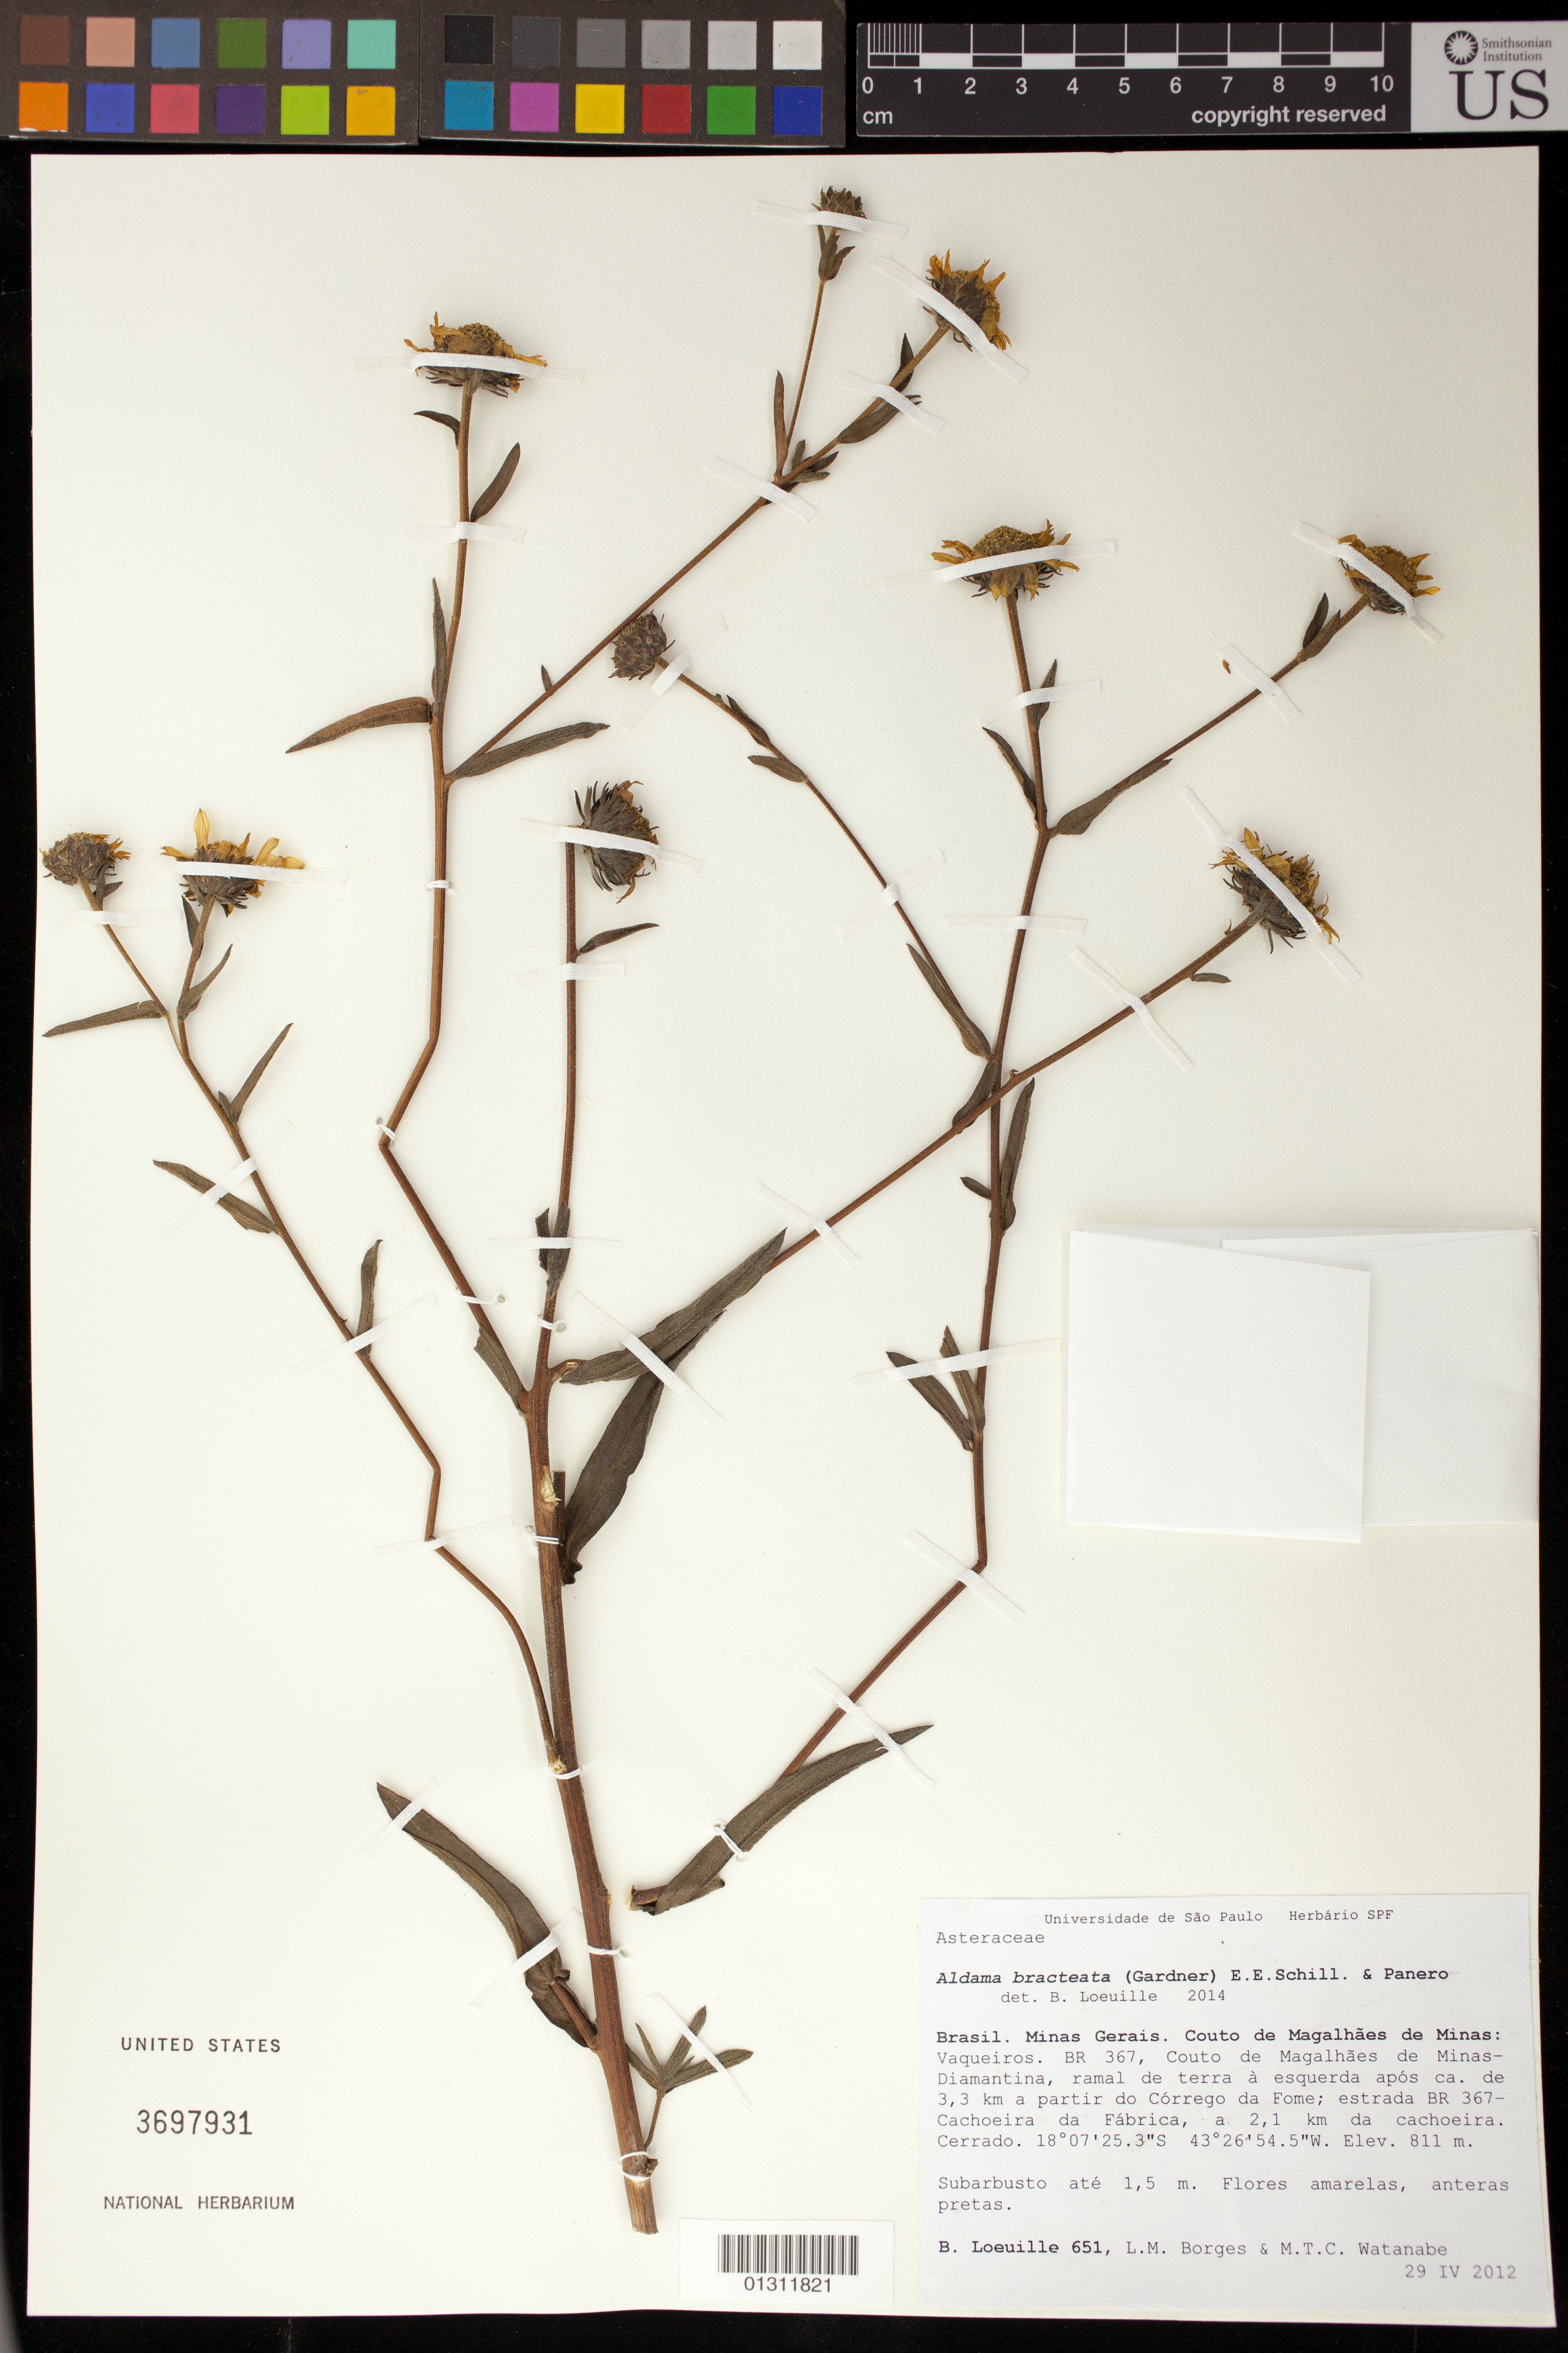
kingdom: Plantae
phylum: Tracheophyta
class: Magnoliopsida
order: Asterales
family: Asteraceae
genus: Aldama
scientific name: Aldama bracteata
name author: (Gardner) E.E. Schill. & Panero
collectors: B. Loeuille, L. M. Borges & M. T. C. Watanabe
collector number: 651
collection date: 2012-04-29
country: Brazil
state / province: Minas Gerais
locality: Couto de Magalhaes de Minas: Vaqueiros. BR 367, Couto de Magalhaes de Minas- Diamantina, 3.3 km a partir do Corrego da Fome; estrada BR 367- Cachoeira da Fabrica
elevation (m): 811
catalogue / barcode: US 3697931